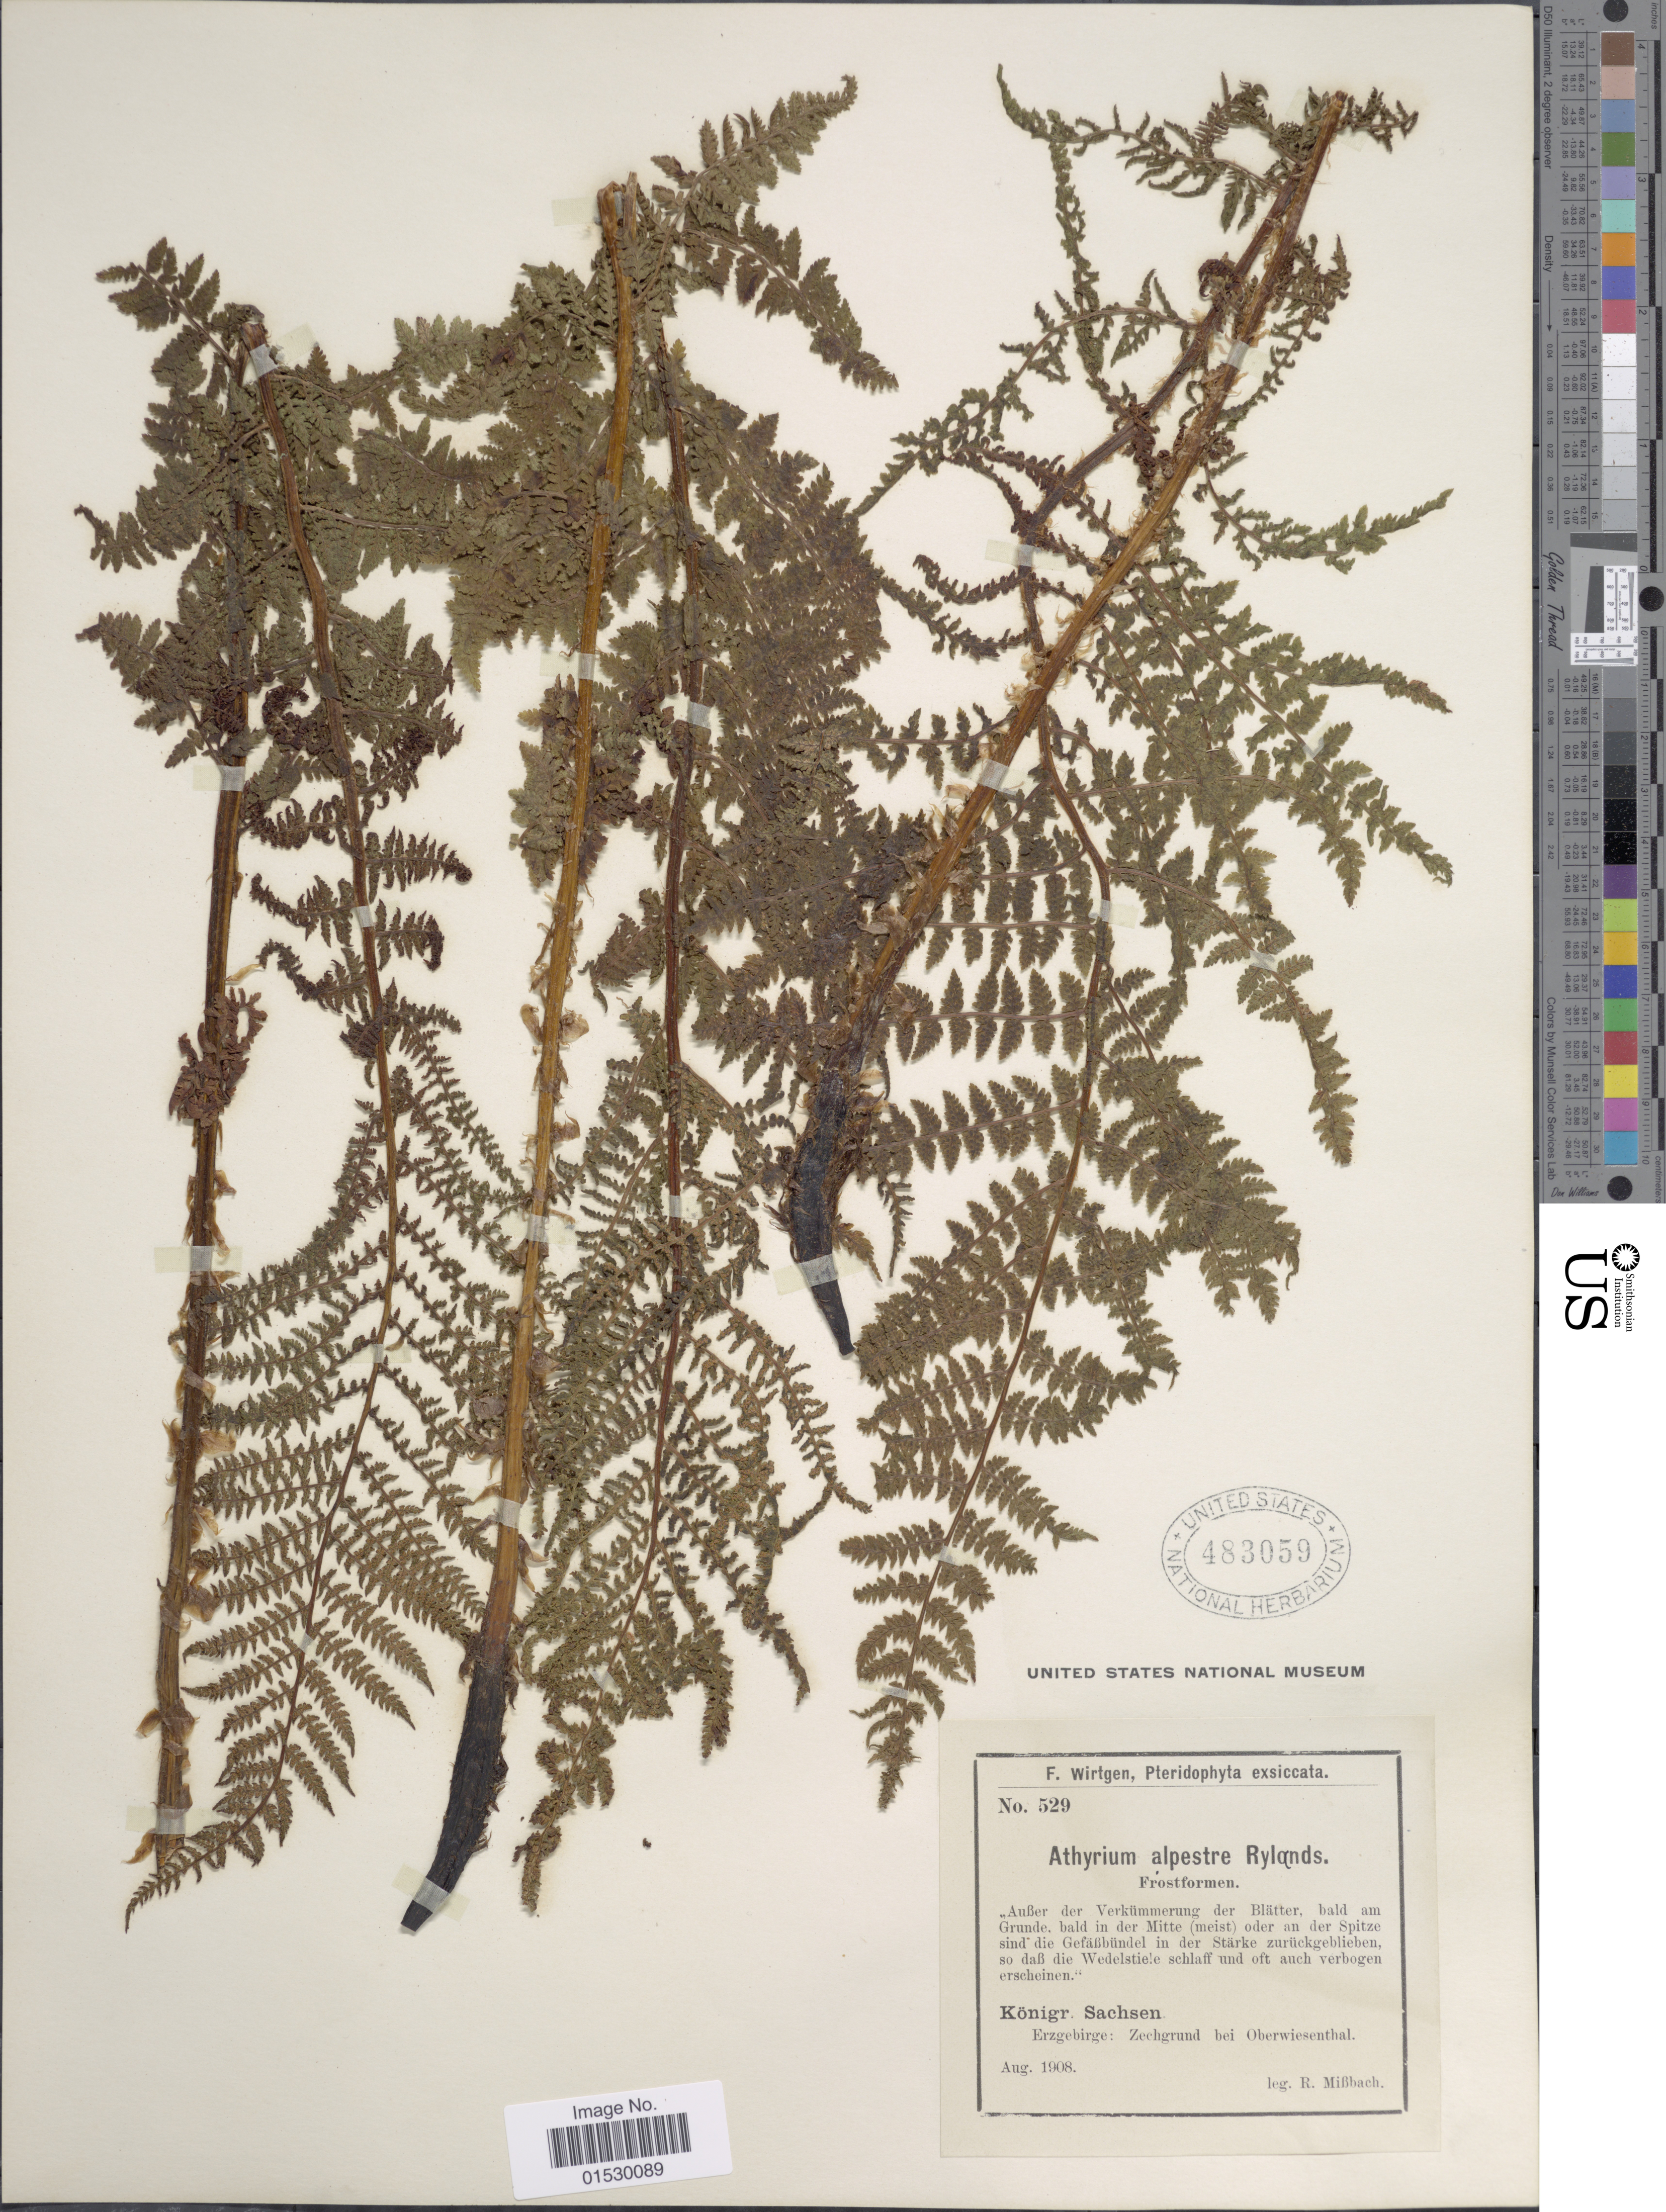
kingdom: Plantae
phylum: Tracheophyta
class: Polypodiopsida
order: Polypodiales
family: Athyriaceae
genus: Athyrium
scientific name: Athyrium alpestre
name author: (Hoppe) Rylands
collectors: E. Missbach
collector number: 529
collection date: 1908-08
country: Germany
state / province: Sachsen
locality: Konigr. Sachsen, Erzgebirge: Zechgrund bei Oberwiesenthal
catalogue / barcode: US 483059